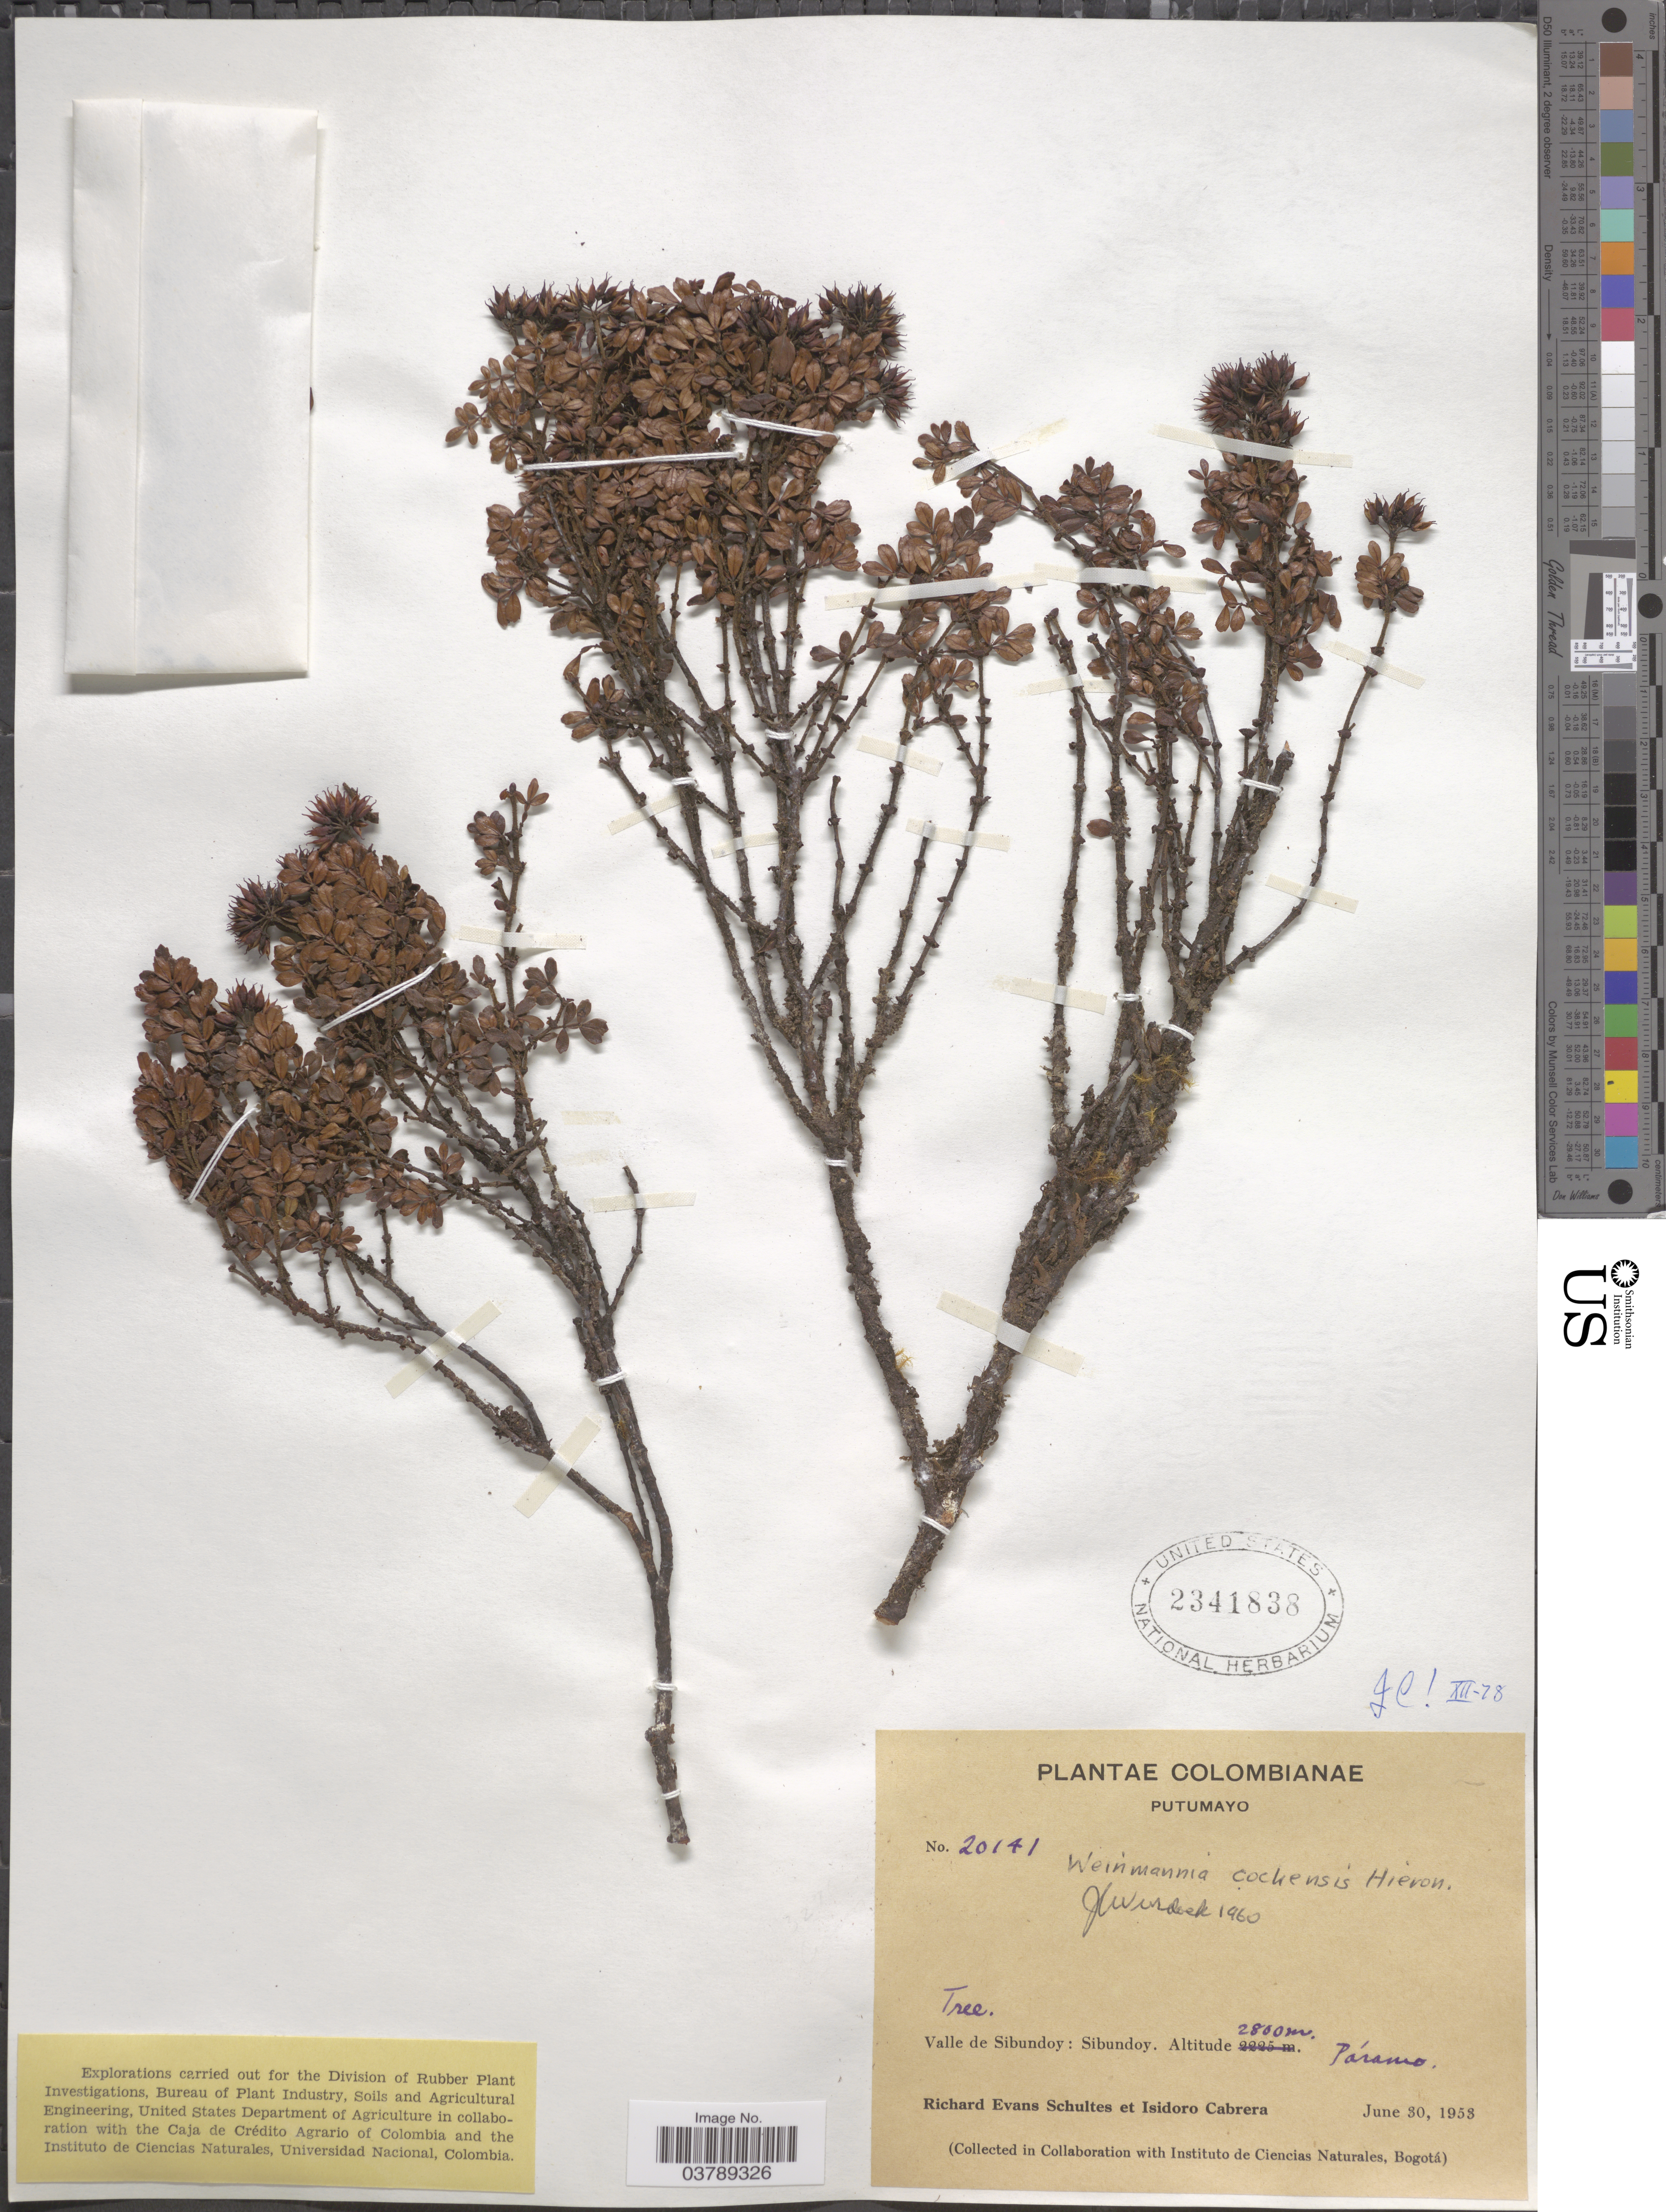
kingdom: Plantae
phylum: Tracheophyta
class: Magnoliopsida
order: Oxalidales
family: Cunoniaceae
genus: Weinmannia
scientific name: Weinmannia microphylla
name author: Kunth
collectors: R. E. Schultes & I. Cabrera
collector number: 20141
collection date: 1953-06-30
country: Colombia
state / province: Putumayo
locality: Valle de Sibundoy: Sibundoy. Páramo.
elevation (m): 2800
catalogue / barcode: US 2341838